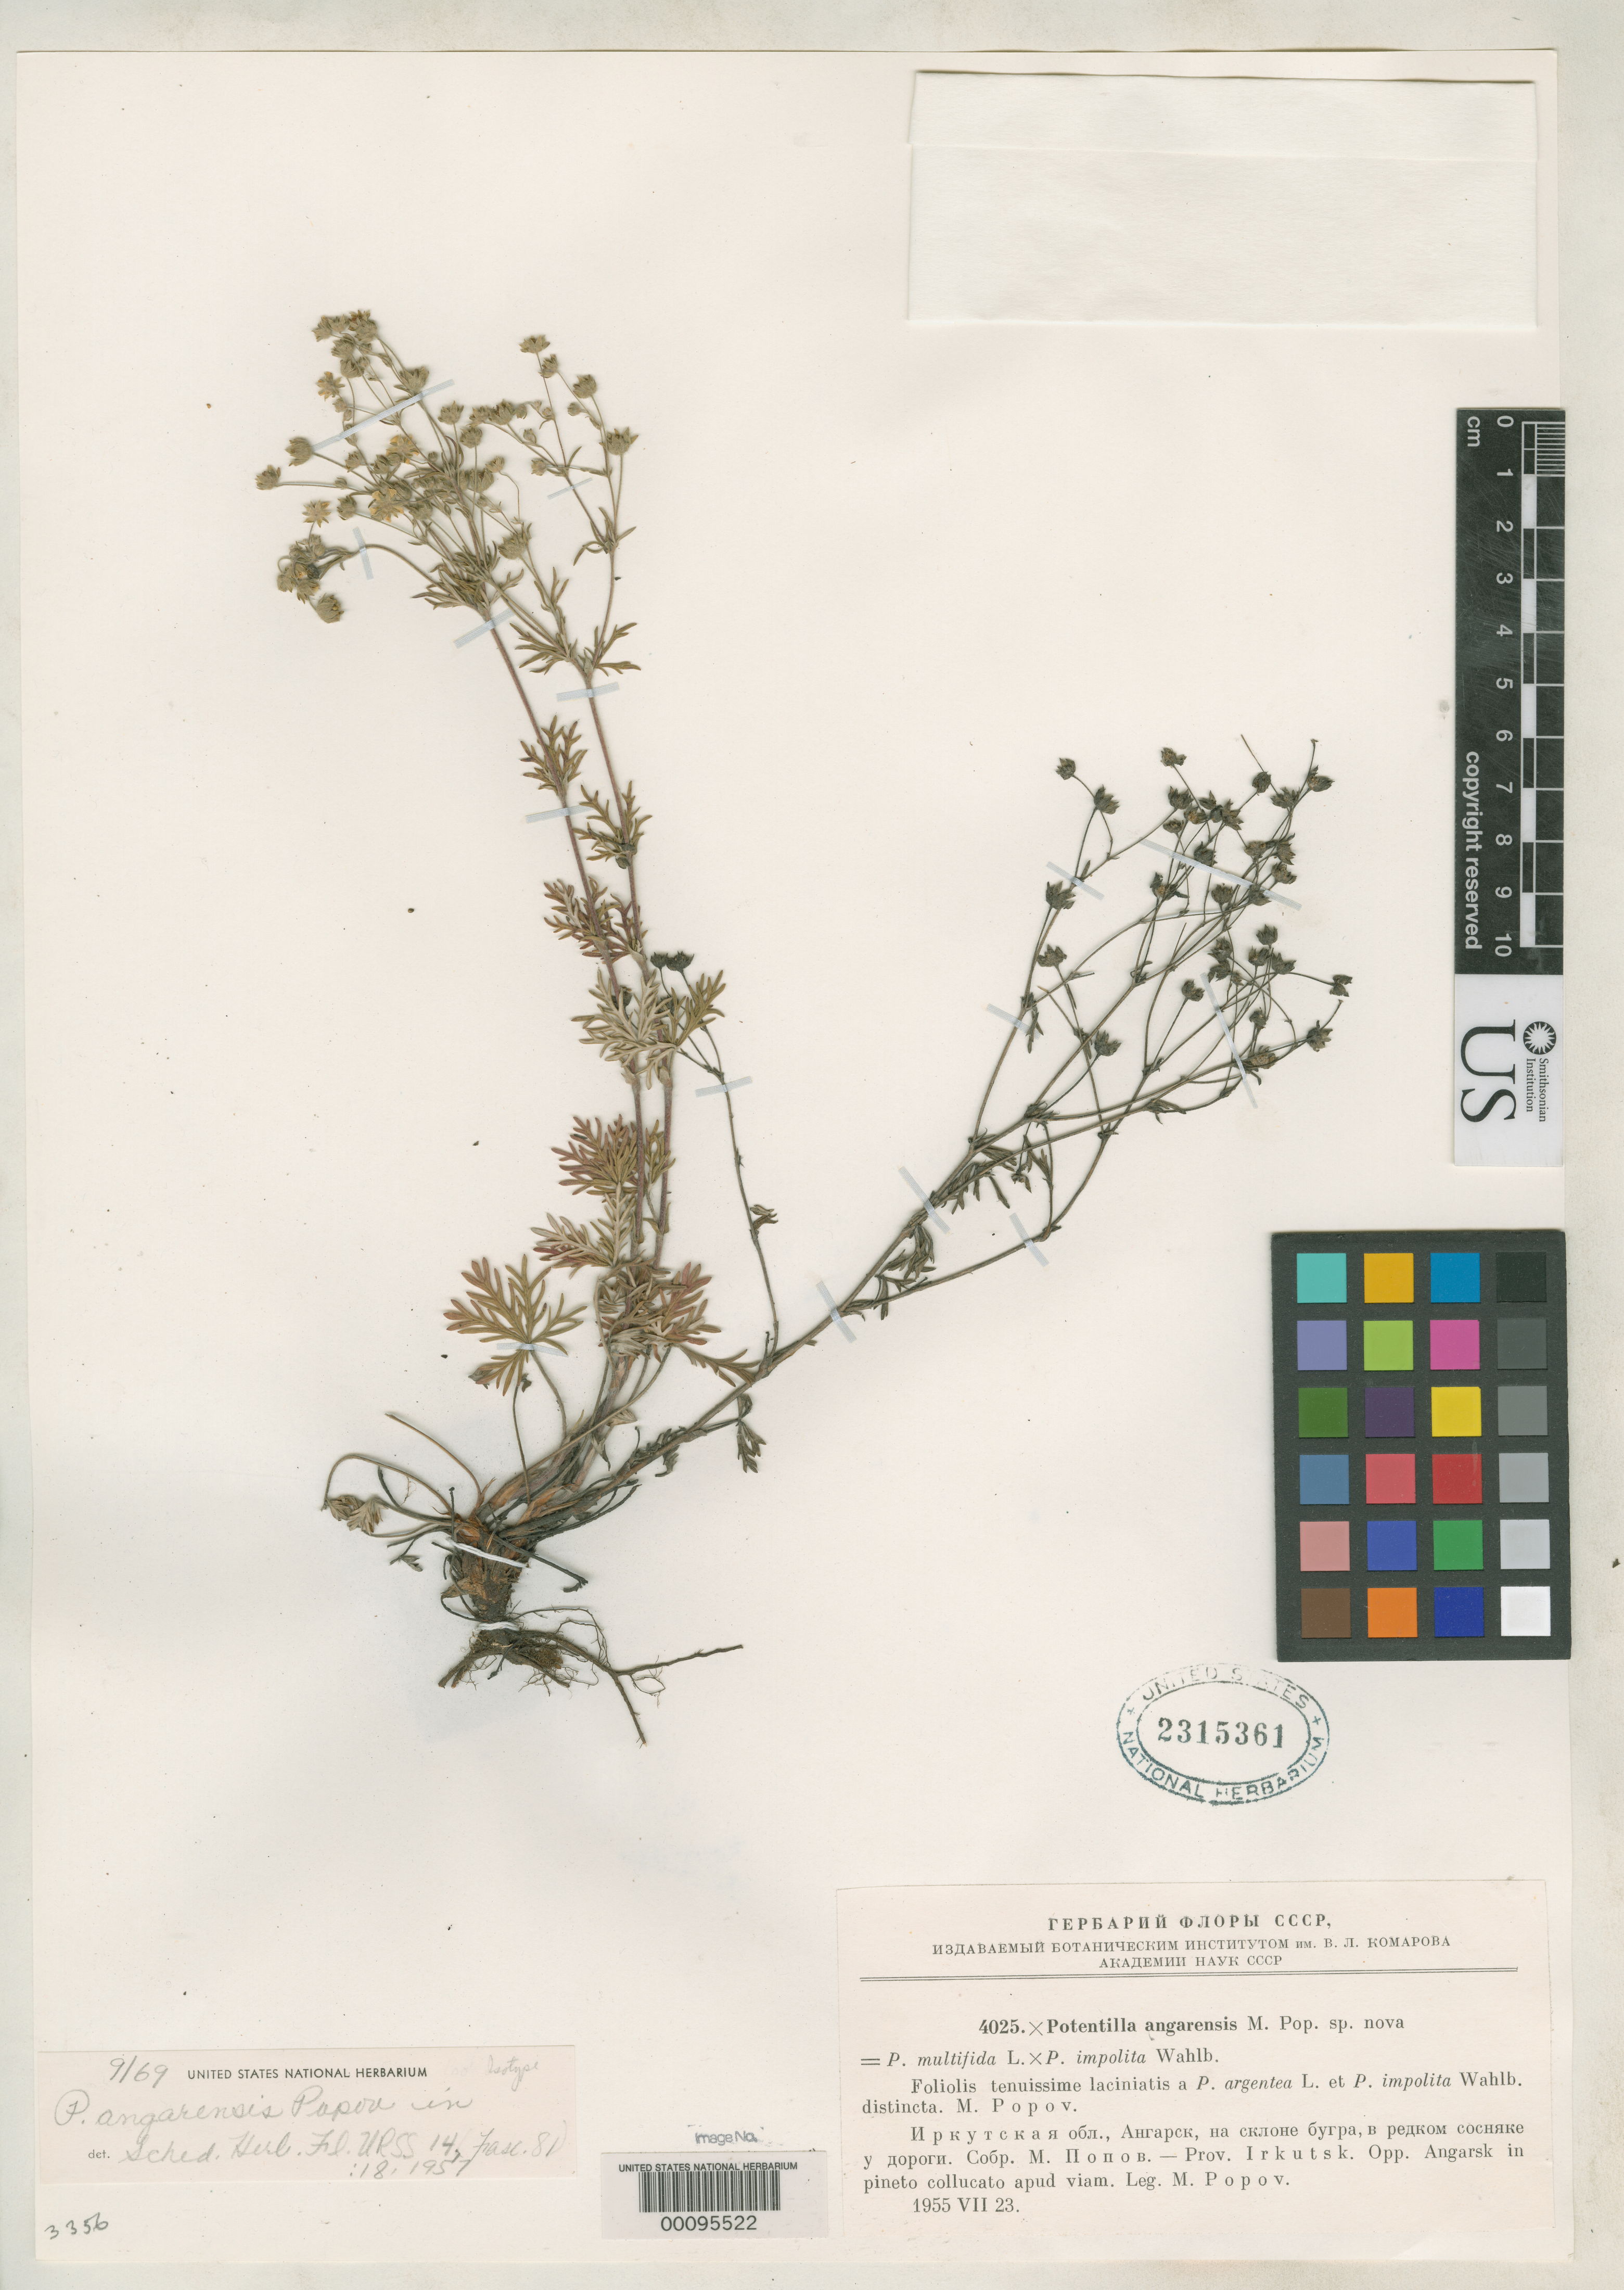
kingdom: Plantae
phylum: Tracheophyta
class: Magnoliopsida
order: Rosales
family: Rosaceae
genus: Potentilla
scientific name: Potentilla angarensis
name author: Popov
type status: Isotype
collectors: M. Popov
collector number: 4025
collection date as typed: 23 Jul 1955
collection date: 1955-07-23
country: Russian Federation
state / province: Irkutsk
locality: Angarsk.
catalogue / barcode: US 2315361